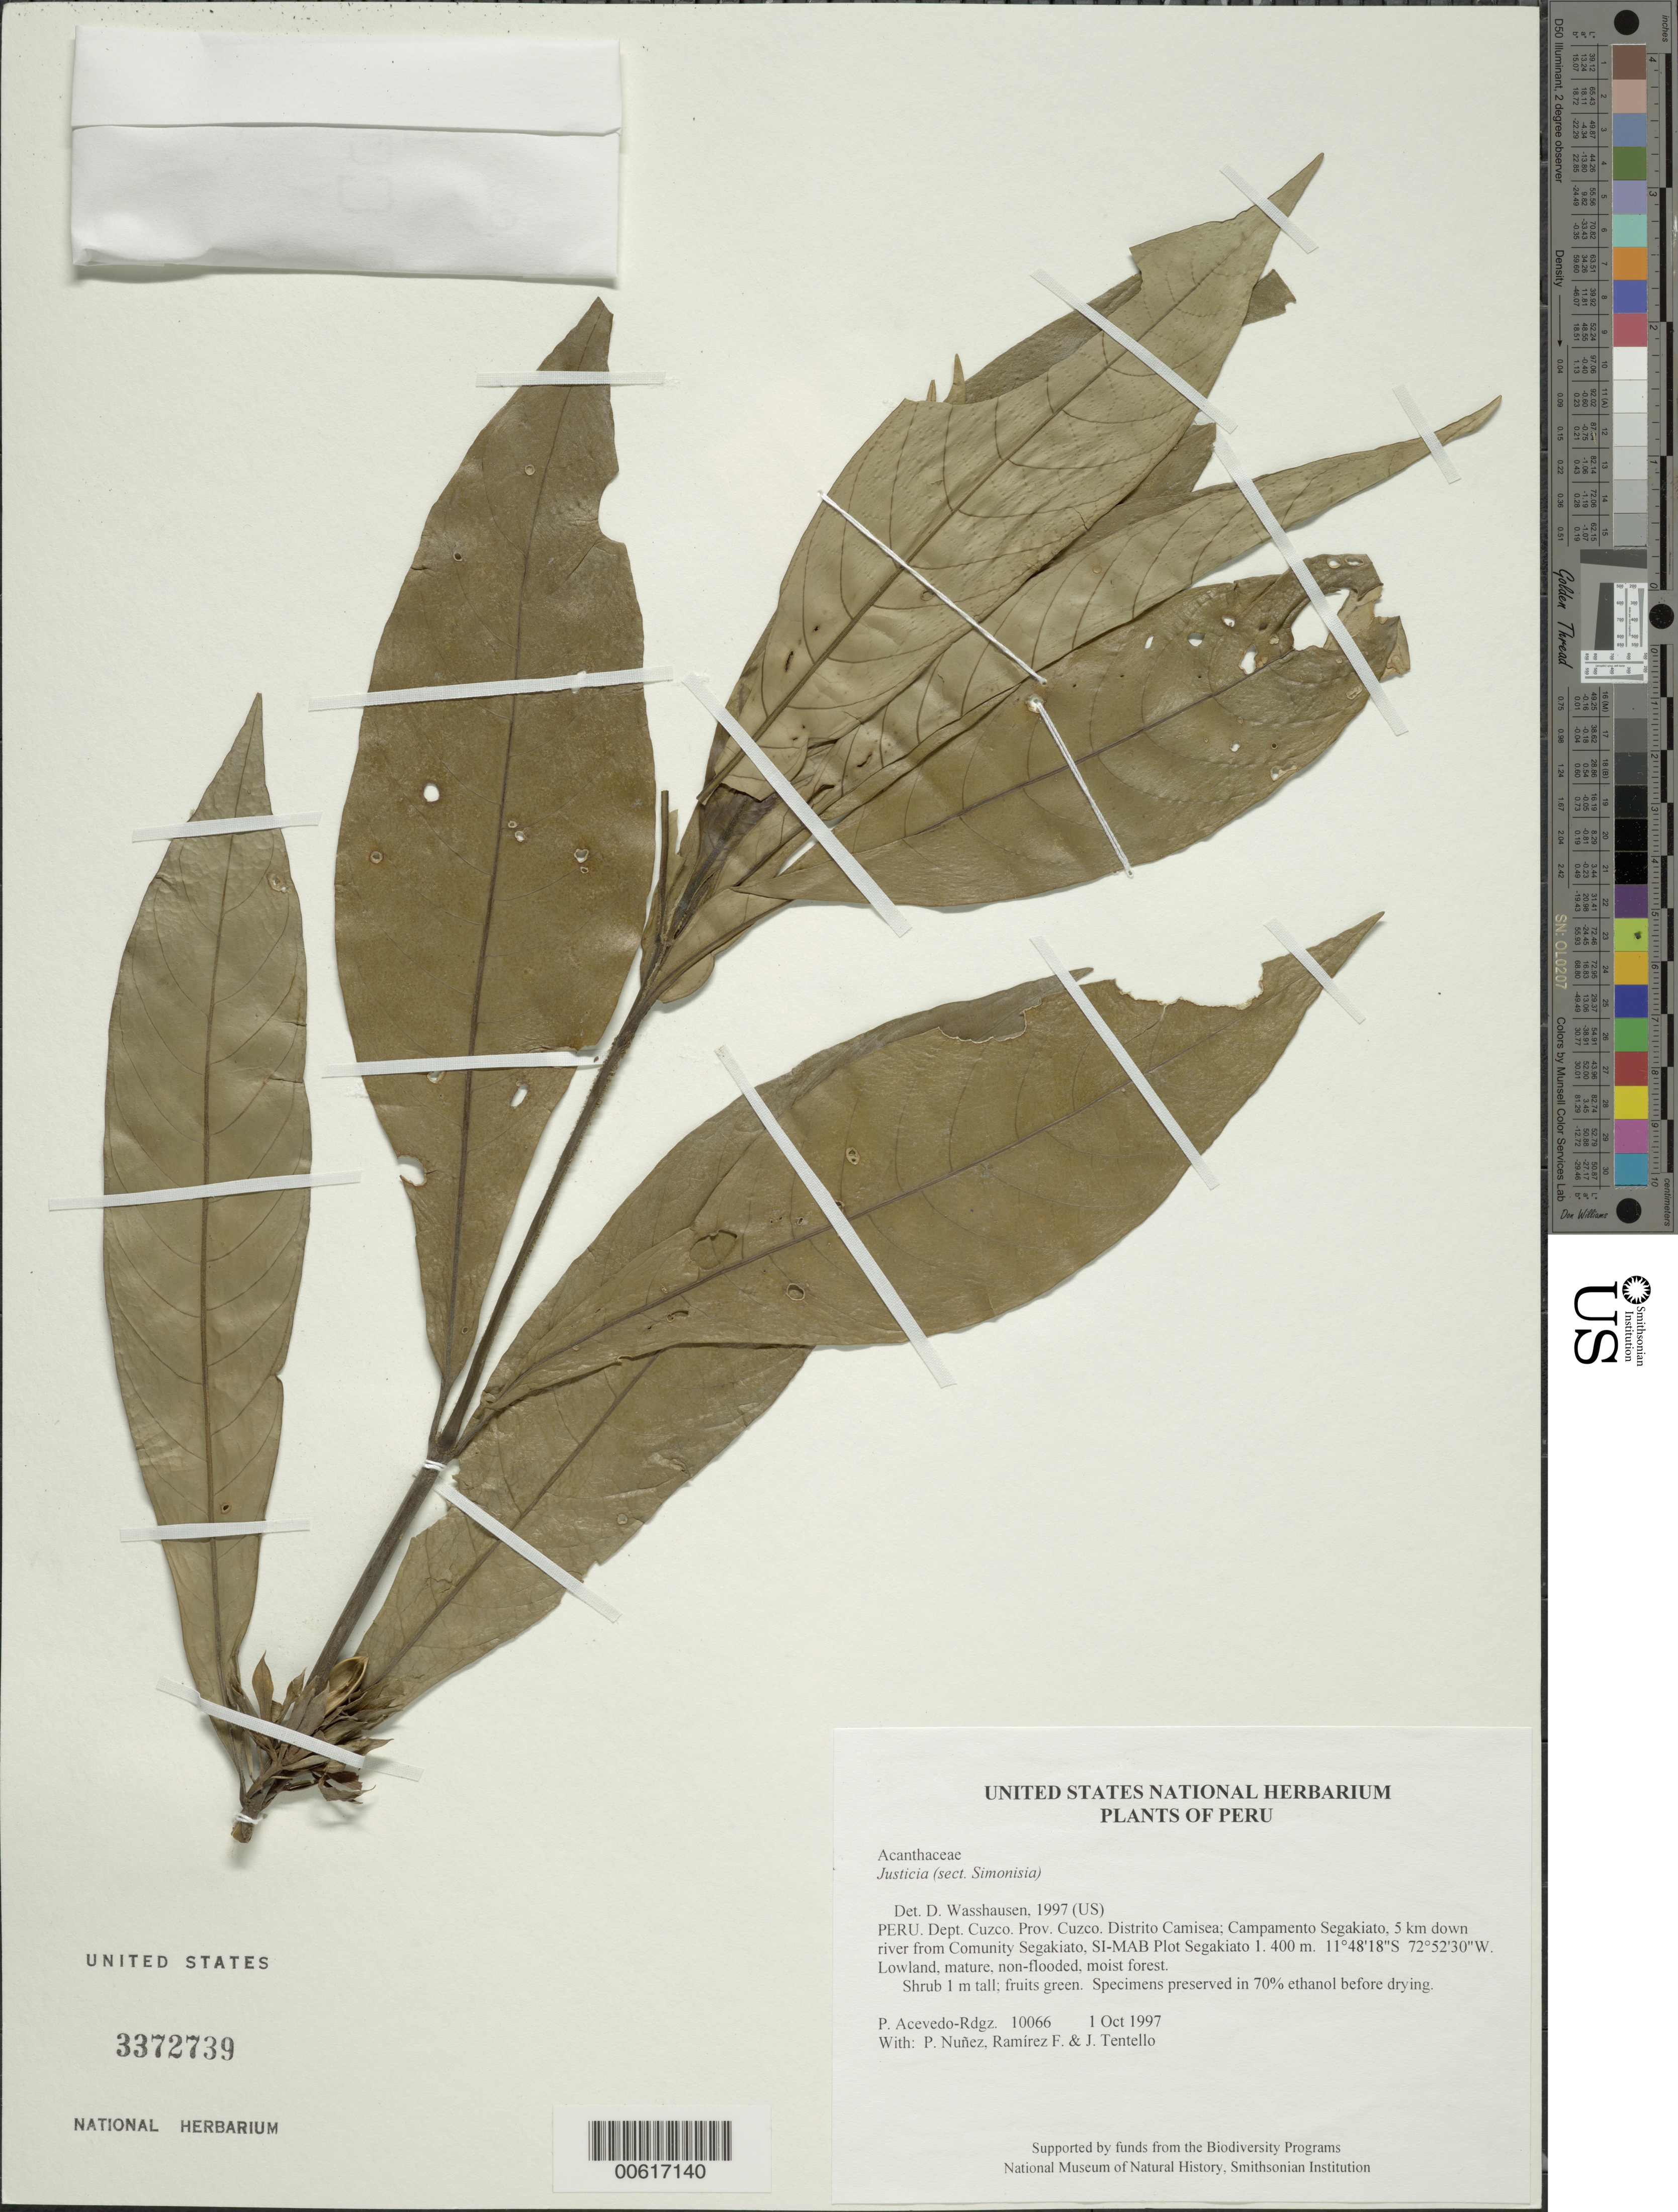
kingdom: Plantae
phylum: Tracheophyta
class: Magnoliopsida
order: Lamiales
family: Acanthaceae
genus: Justicia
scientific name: Justicia sp.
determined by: Wasshausen, Dieter C., (BOT), Smithsonian Institution - National Museum of Natural History (UNITED STATES)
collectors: P. Acevedo-Rodr., P. Nuñez V., F. Ramirez & J. Tentello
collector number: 10066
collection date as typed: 01 Oct 1997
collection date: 1997-10-01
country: Peru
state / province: Cusco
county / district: Cusco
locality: Distrito Camisea; Campamento Segakiato, 5 km down river from Comunity Segakiato, SI-MAB Plot Segakiato 1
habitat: Lowland, mature, non-flooded, moist forest.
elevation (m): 400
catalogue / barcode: US 3372739